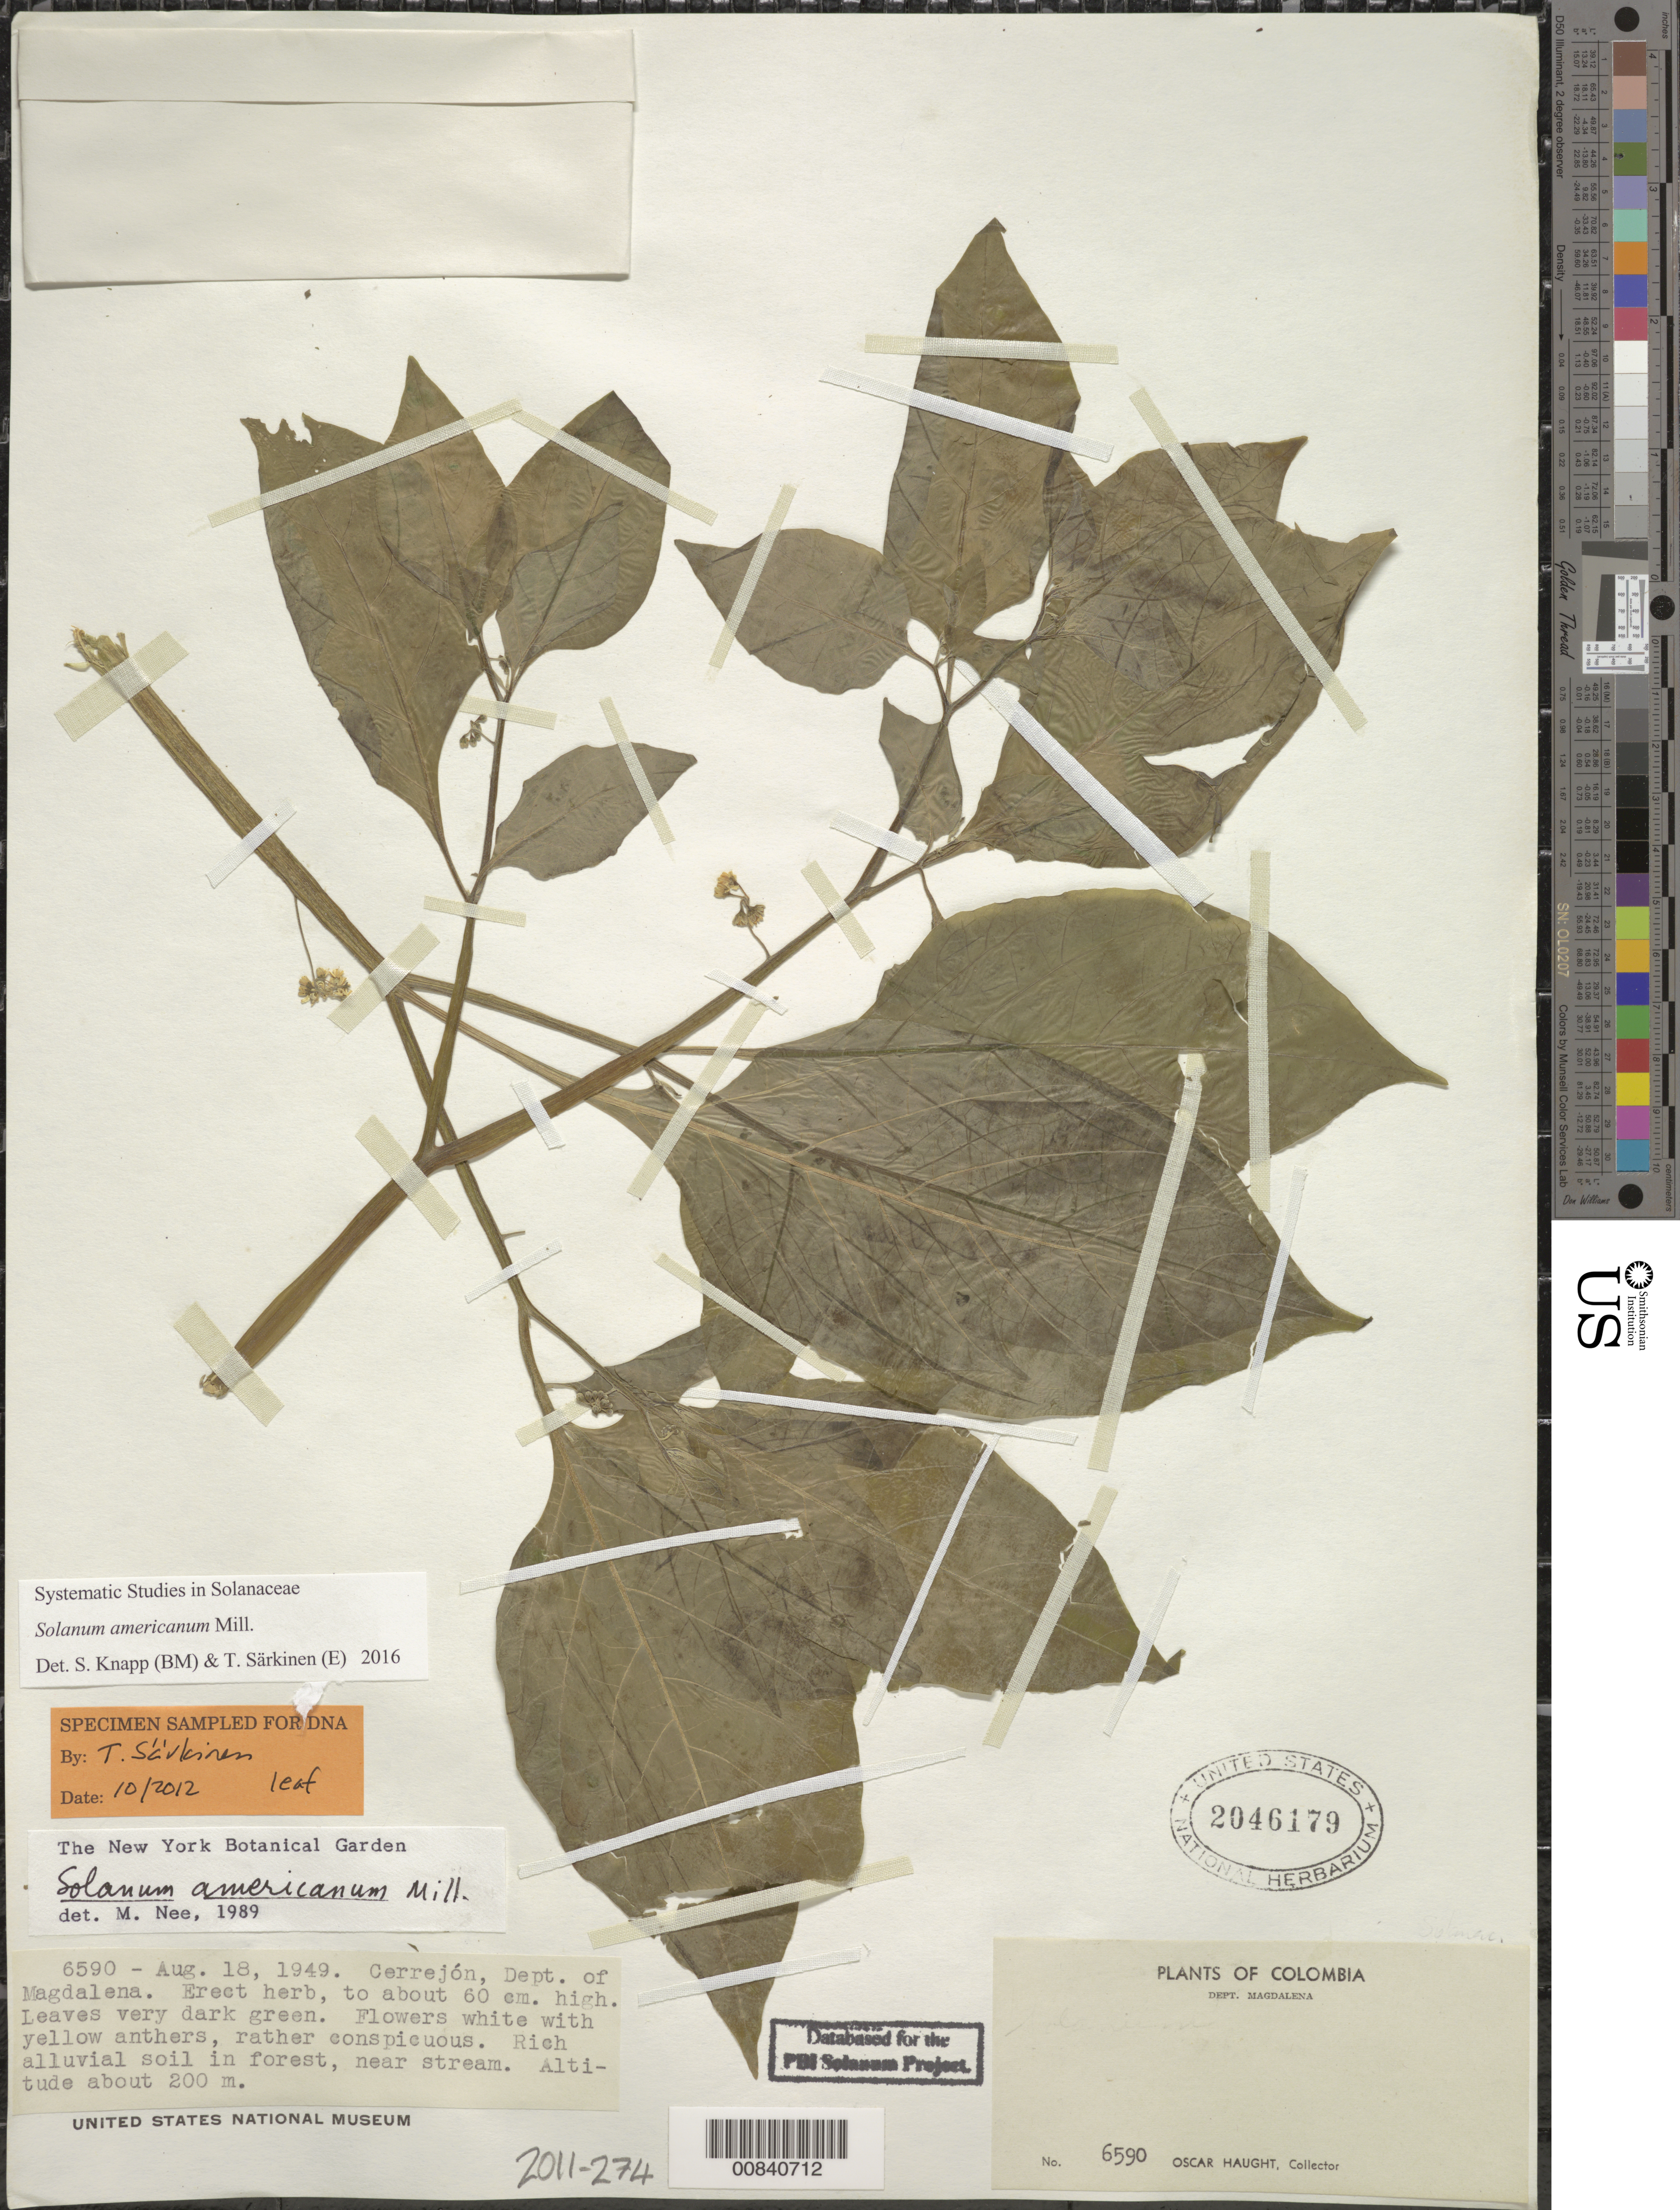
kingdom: Plantae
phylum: Tracheophyta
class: Magnoliopsida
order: Solanales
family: Solanaceae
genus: Solanum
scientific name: Solanum americanum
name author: Mill.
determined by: Nee, Michael H.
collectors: O. L. Haught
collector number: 6590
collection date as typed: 18 Aug 1949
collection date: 1949-08-18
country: Colombia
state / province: Magdalena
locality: Cerrejon, Dept. of Magdalena.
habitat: Rich alluvial soil in forest, near stream.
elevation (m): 200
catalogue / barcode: US 2046179